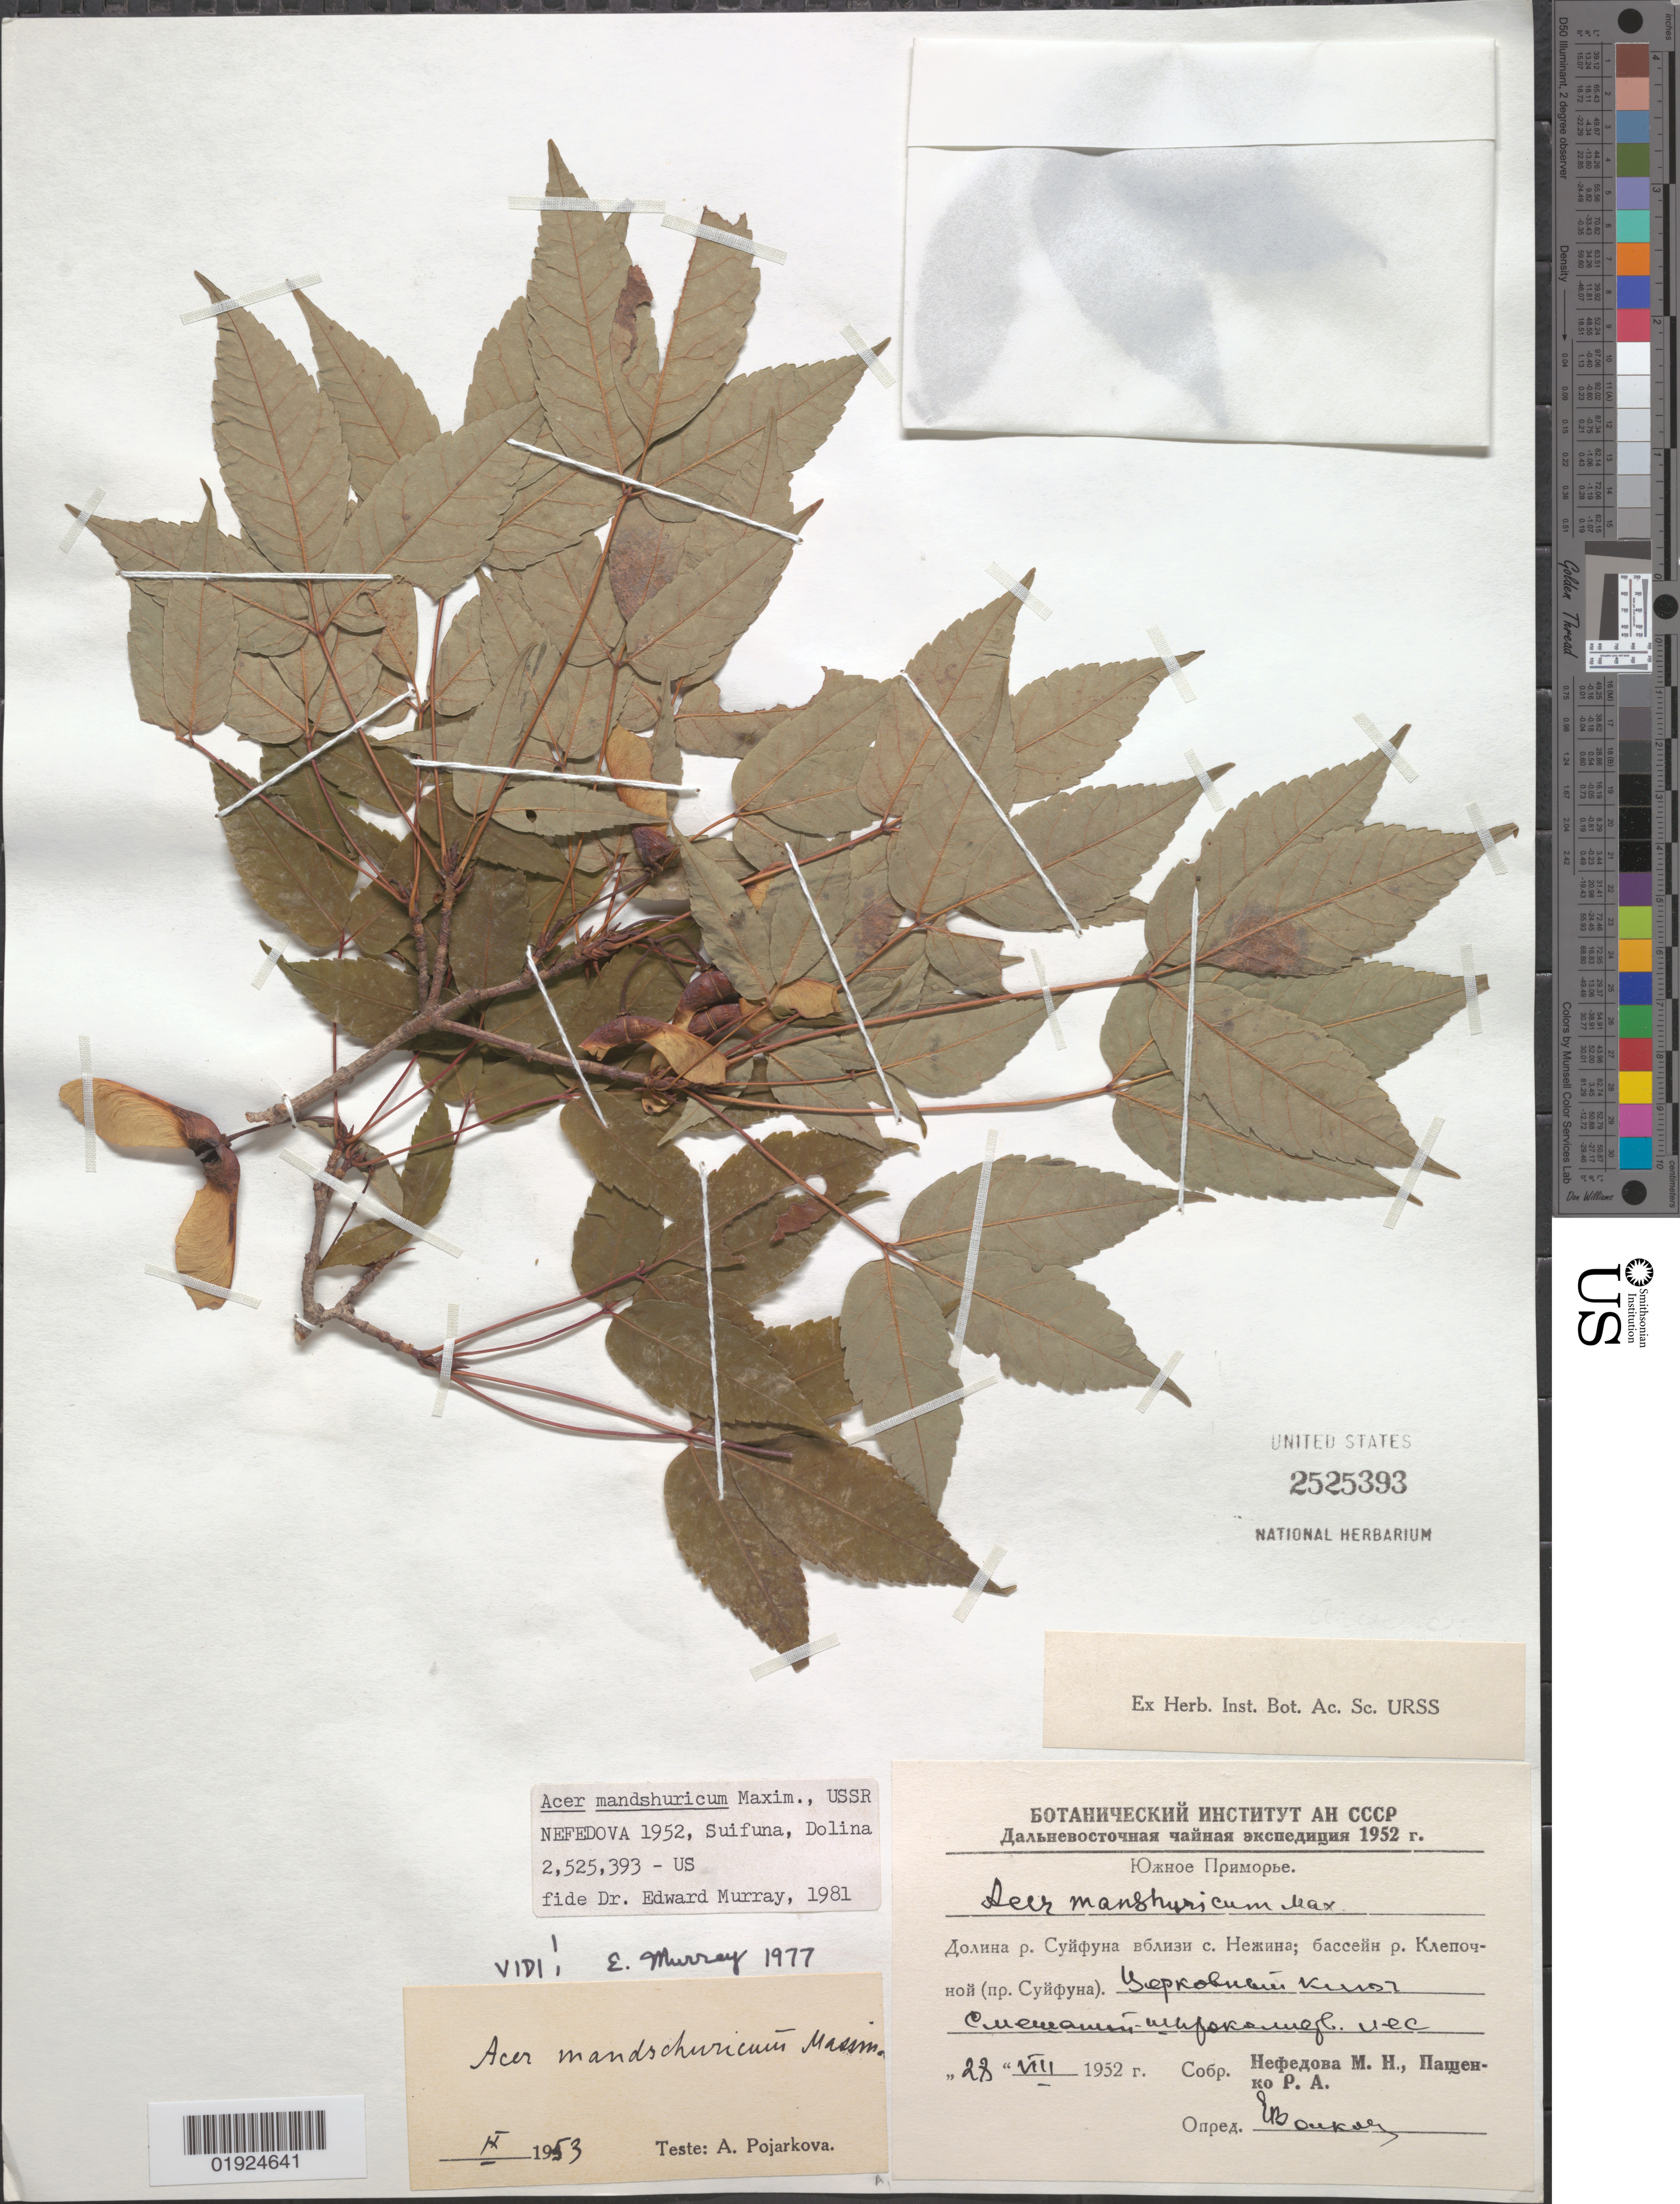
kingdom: Plantae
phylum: Tracheophyta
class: Magnoliopsida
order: Sapindales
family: Sapindaceae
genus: Acer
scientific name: Acer mandshuricum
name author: Maxim.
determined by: Murray, Edward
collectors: M. Nefedova & Collector illegible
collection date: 1952-07-28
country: Russian Federation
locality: Suifun [Razdolnaya River?], Dolina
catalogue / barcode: US 2525393